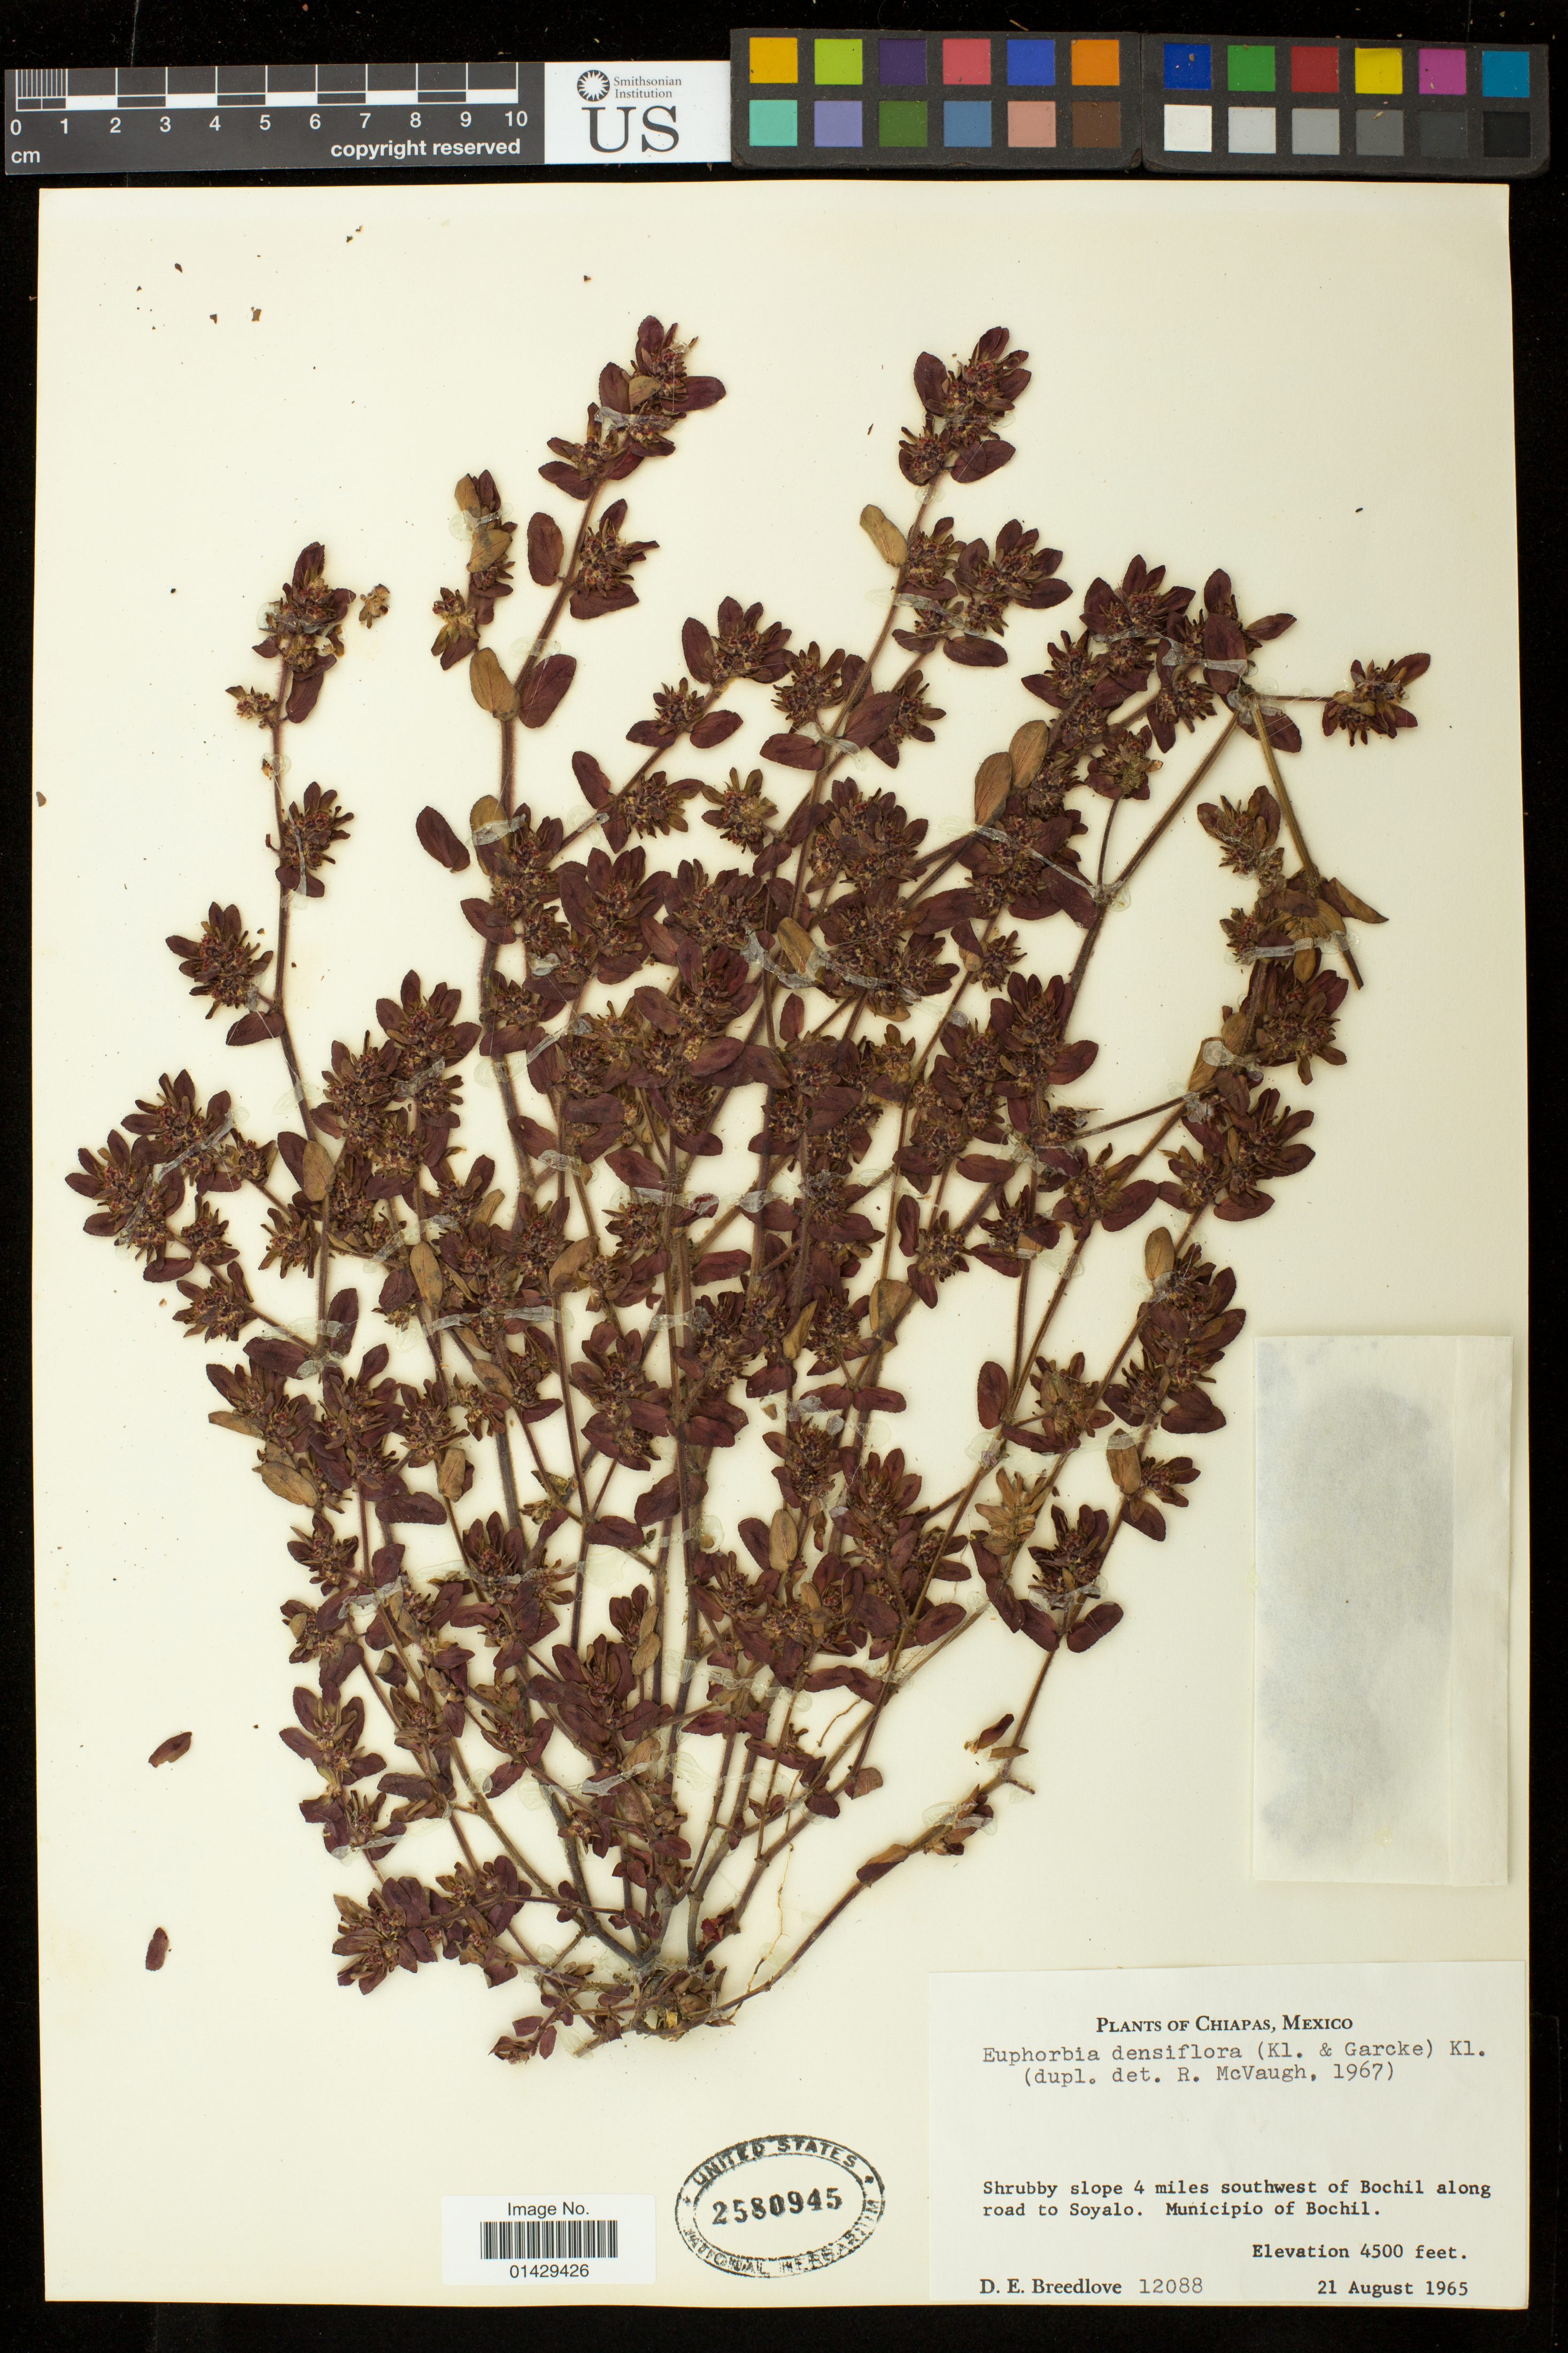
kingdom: Plantae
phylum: Tracheophyta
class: Magnoliopsida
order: Malpighiales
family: Euphorbiaceae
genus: Euphorbia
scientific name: Euphorbia densiflora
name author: (Klotzsch & Garcke) Klotzsch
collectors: D. E. Breedlove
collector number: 12088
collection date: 1965-08-21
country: Mexico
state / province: Chiapas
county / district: Bochil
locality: Shrubby slope 4 miles southwest of Bochil along road to Soyalo. Municipio of Bochil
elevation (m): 1372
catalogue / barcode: US 2580945